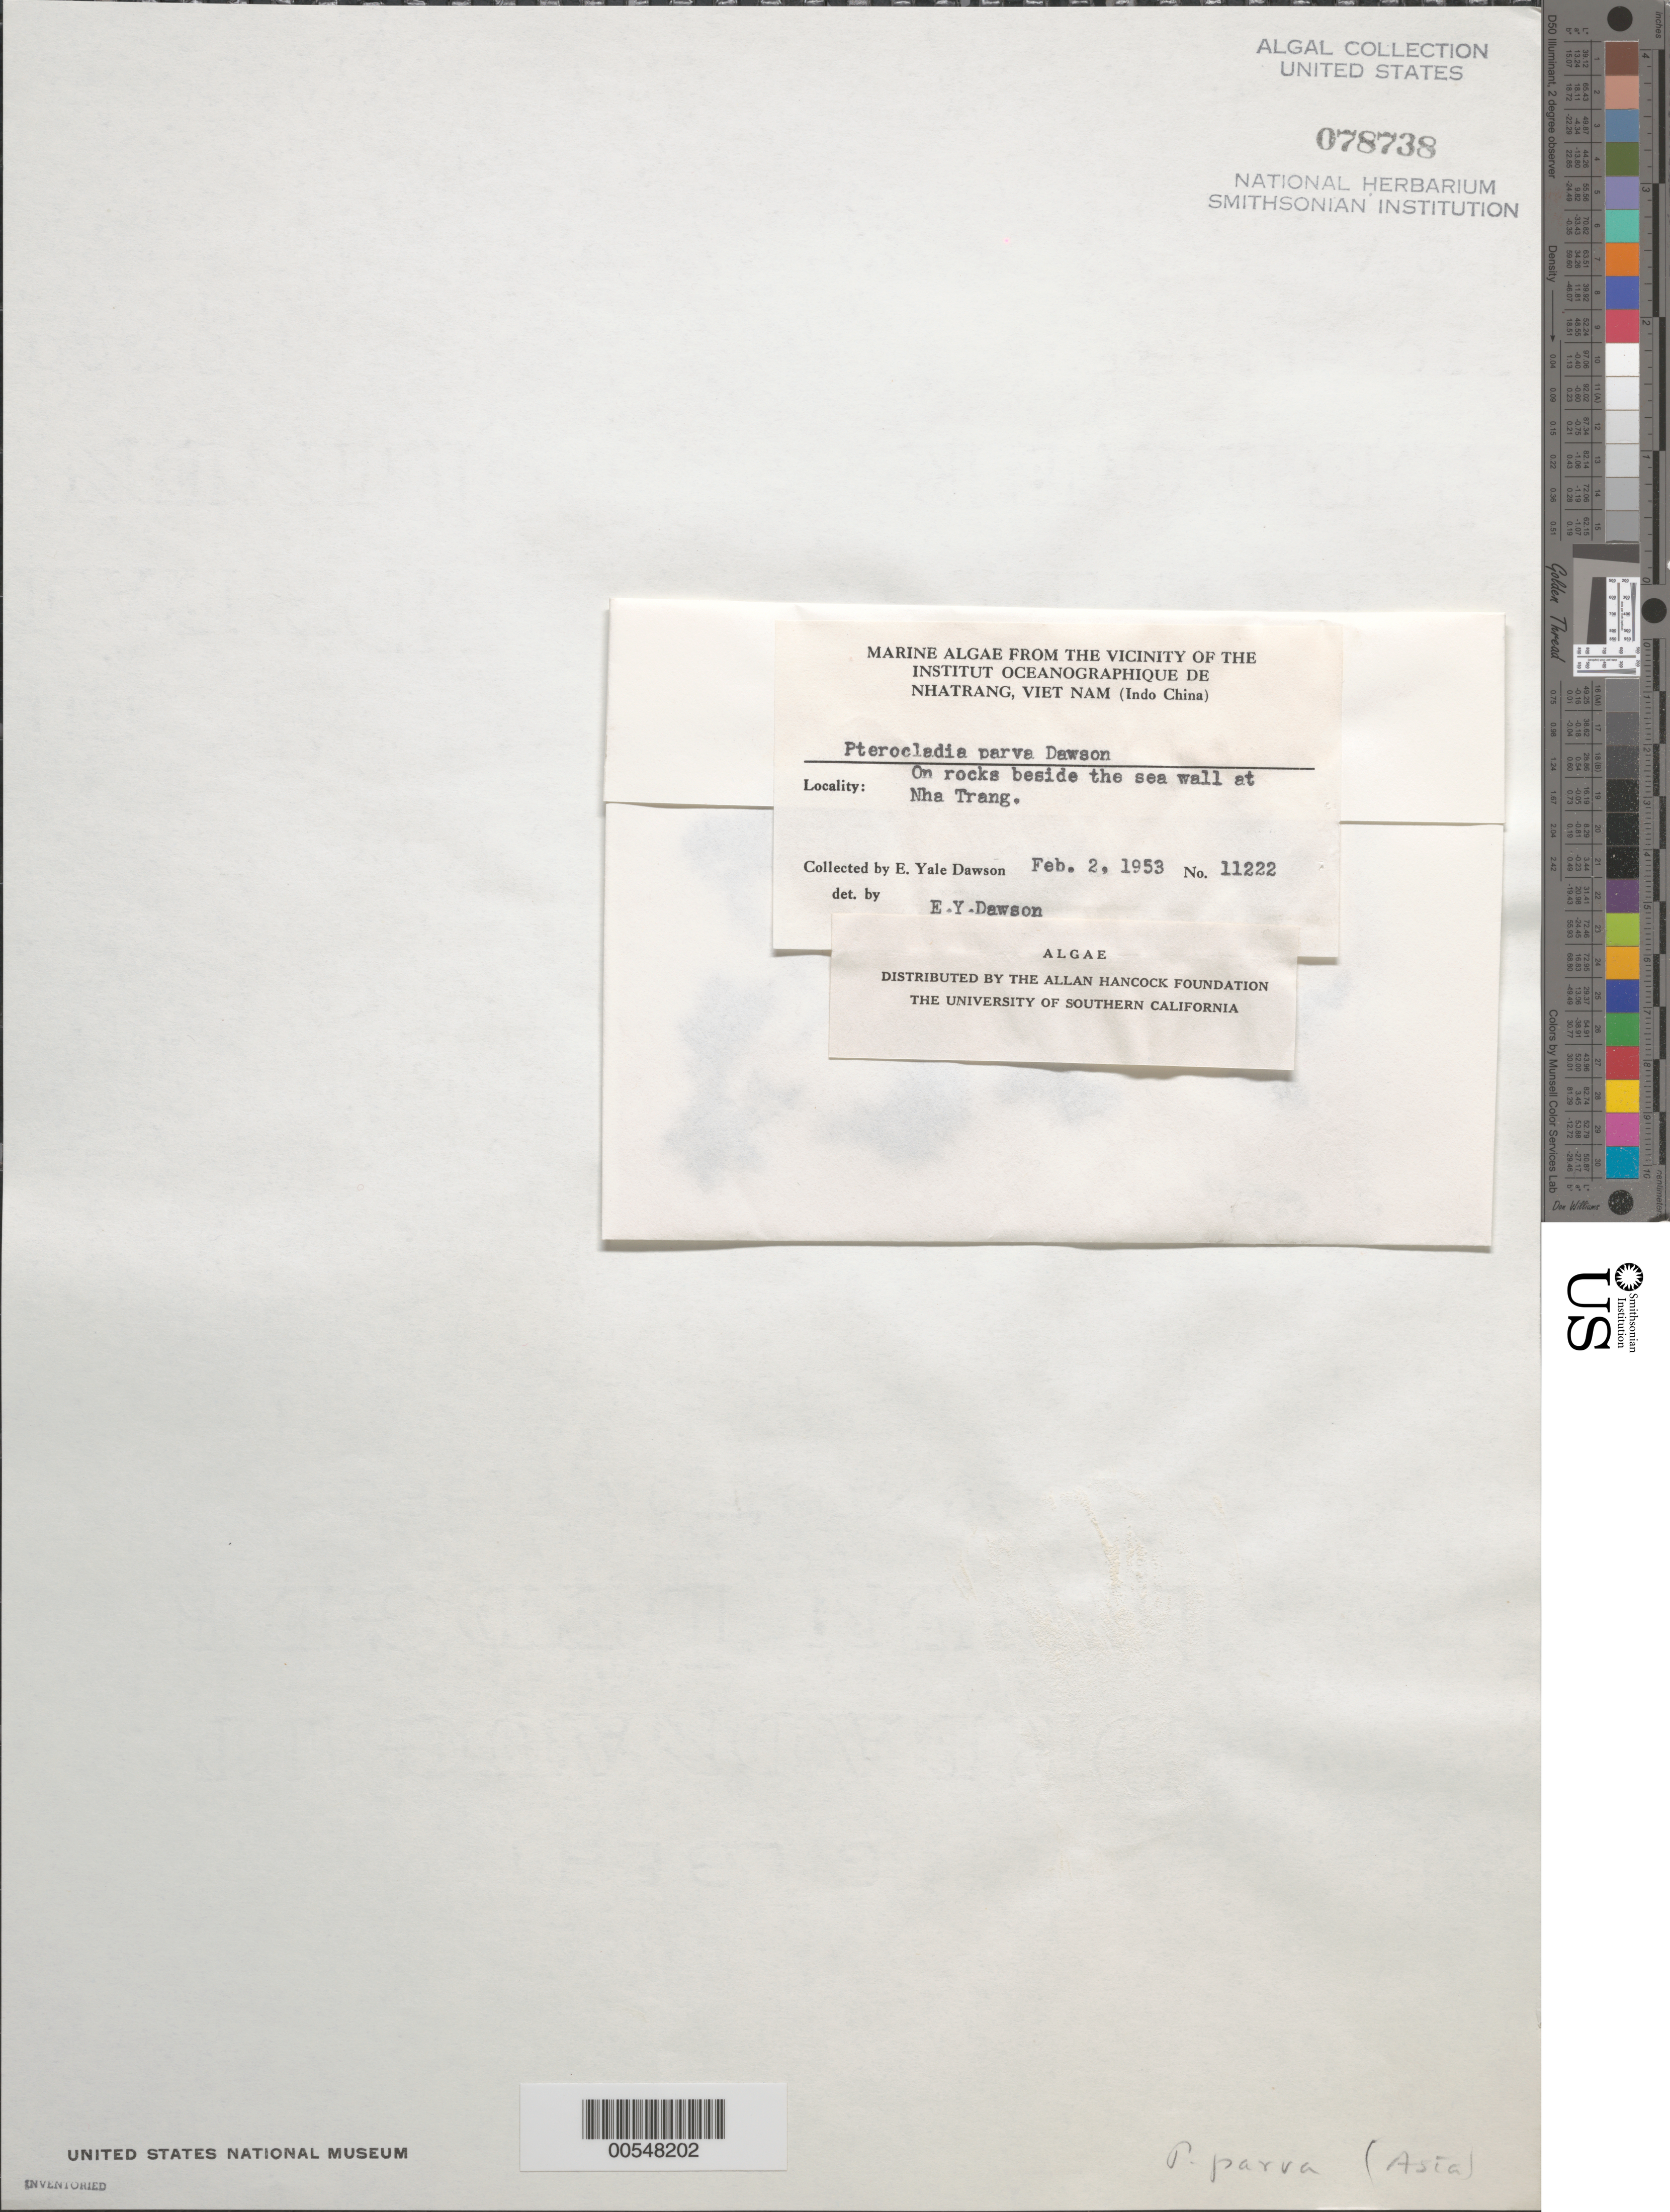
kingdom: Plantae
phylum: Rhodophyta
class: Florideophyceae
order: Gelidiales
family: Pterocladiaceae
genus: Pterocladia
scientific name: Pterocladia parva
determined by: Dawson, E. Y.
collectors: E. Y. Dawson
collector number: EYD 11222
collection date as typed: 02 Feb 1953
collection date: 1953-02-02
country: Vietnam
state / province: Phu Khanh Province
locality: Nhatrang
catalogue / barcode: US 78738